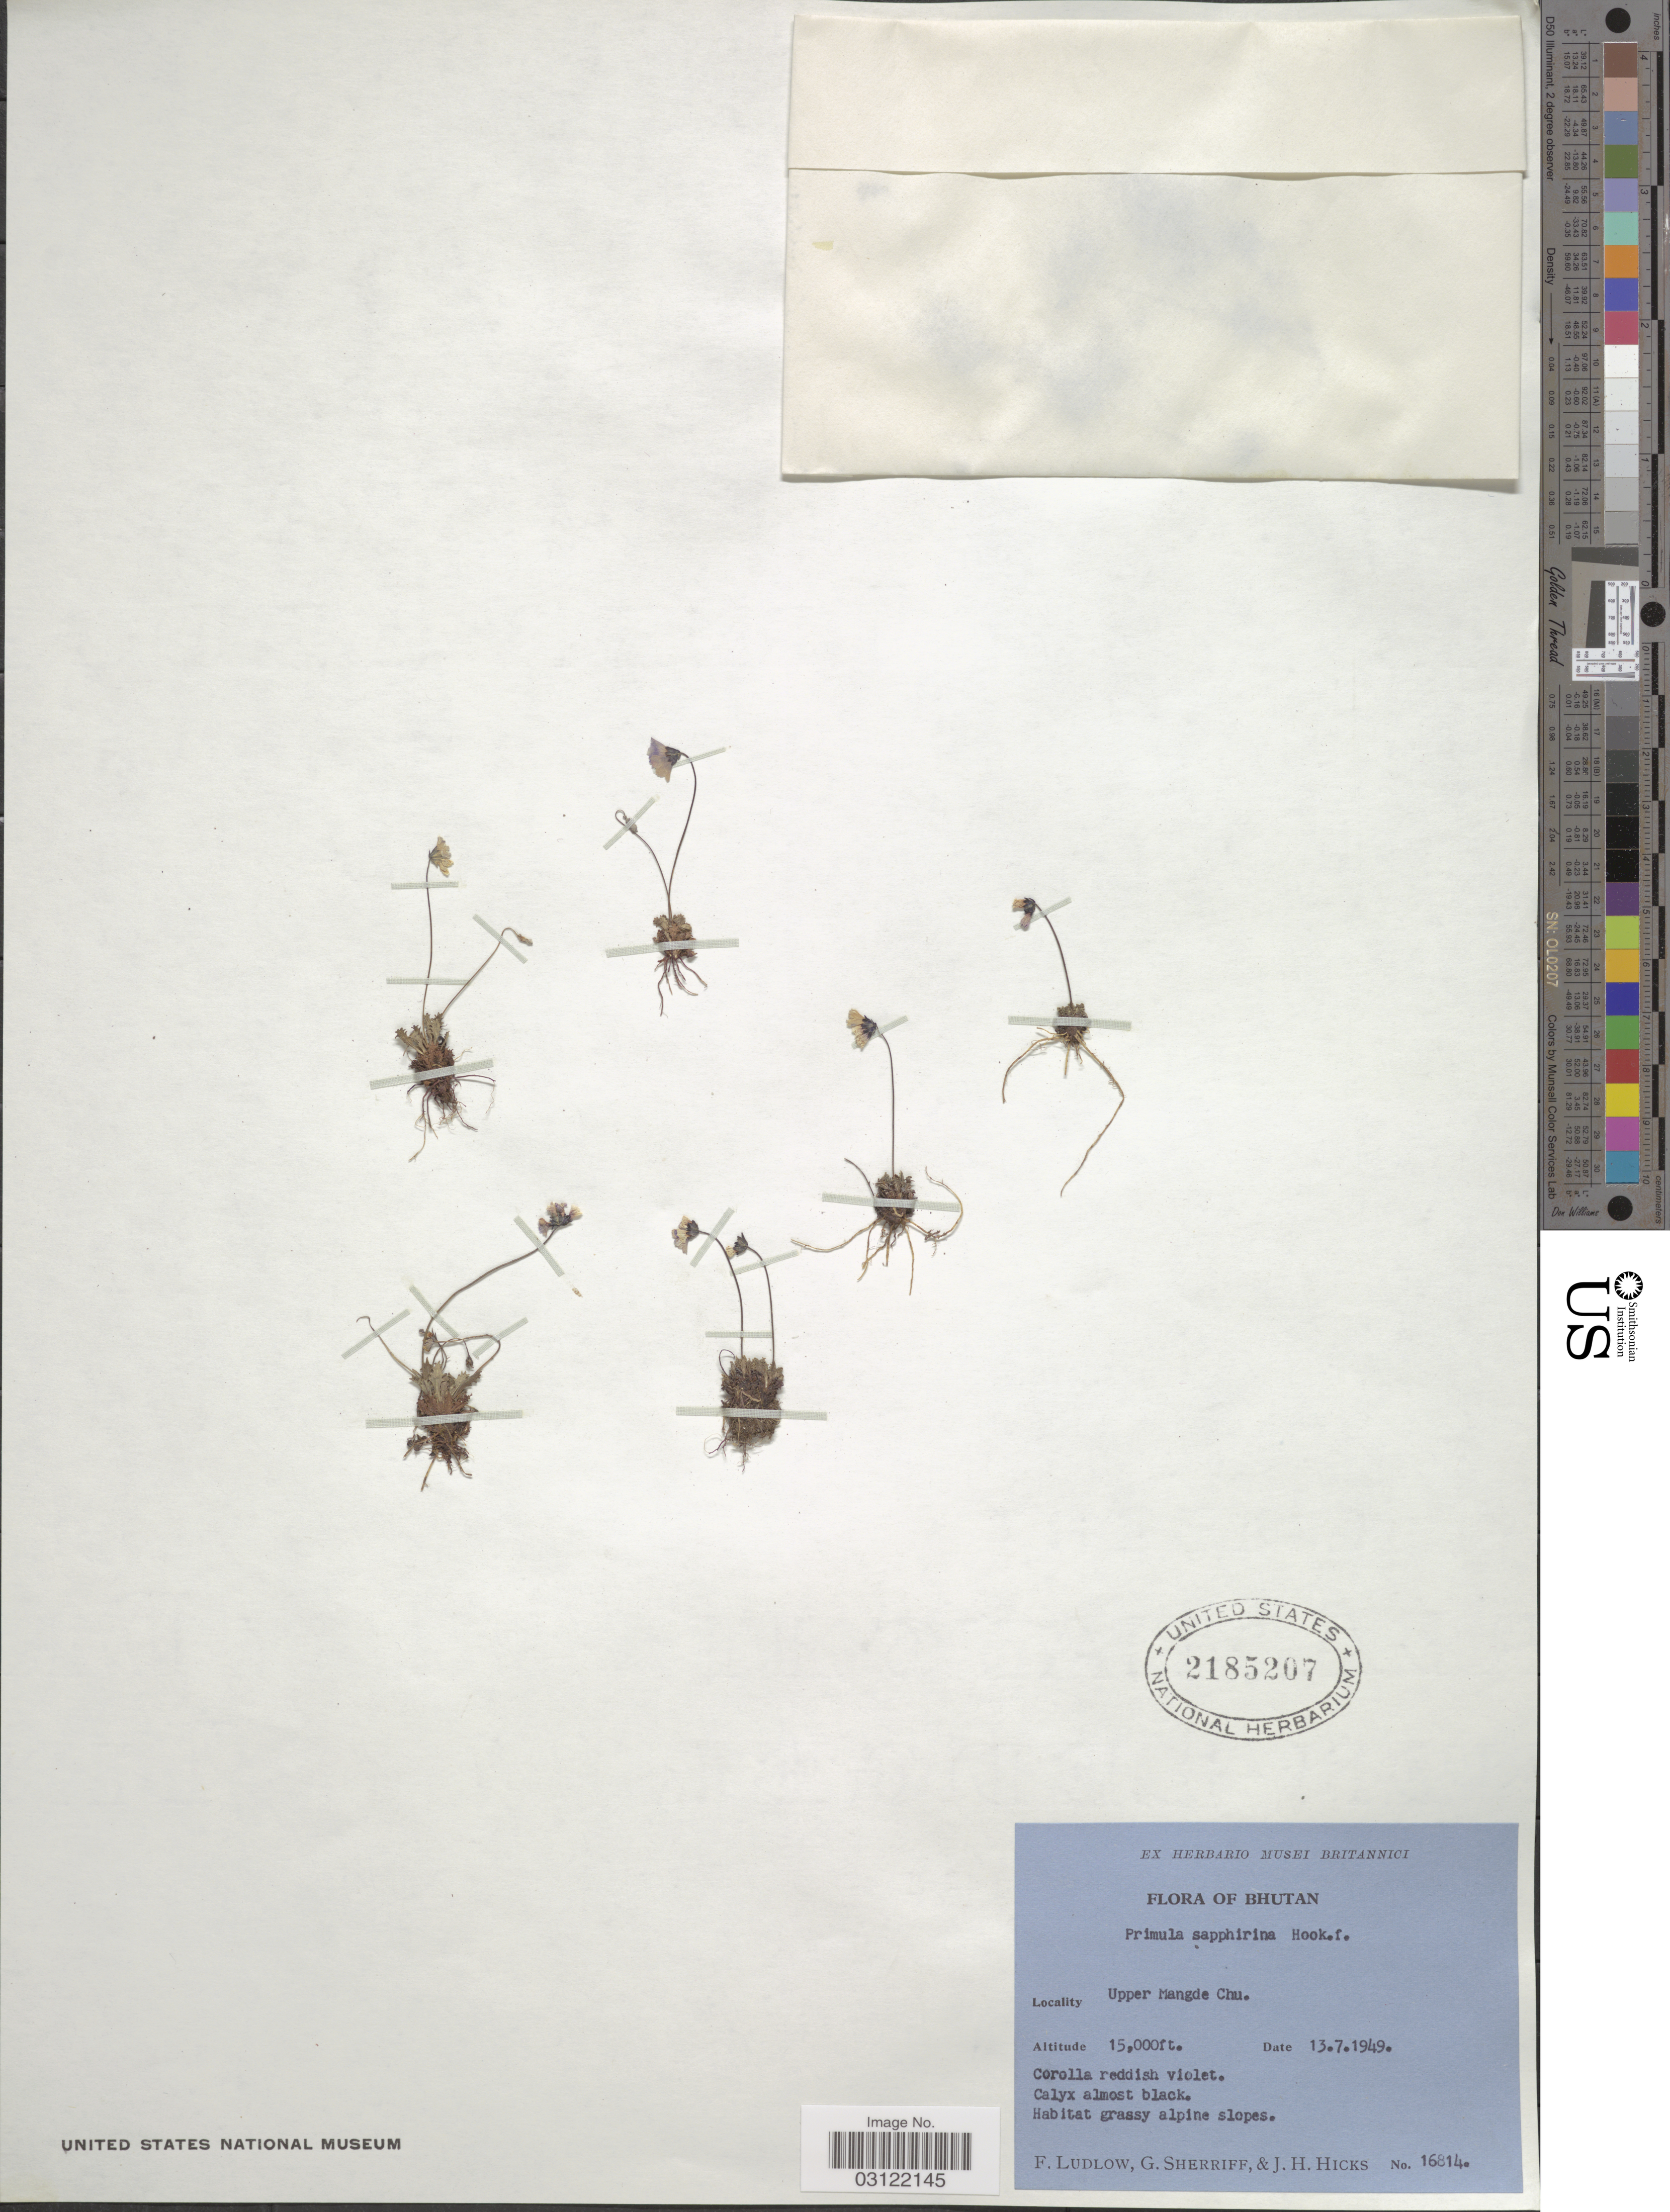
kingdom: Plantae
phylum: Tracheophyta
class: Magnoliopsida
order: Ericales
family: Primulaceae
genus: Primula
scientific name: Primula sapphirina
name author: Hook. f. & Thomson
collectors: F. Ludlow, G. Sherriff & J. H. Hicks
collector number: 16814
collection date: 1949-07-13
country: Bhutan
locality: Upper Mangde Chu.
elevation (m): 4572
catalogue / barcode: US 2185207